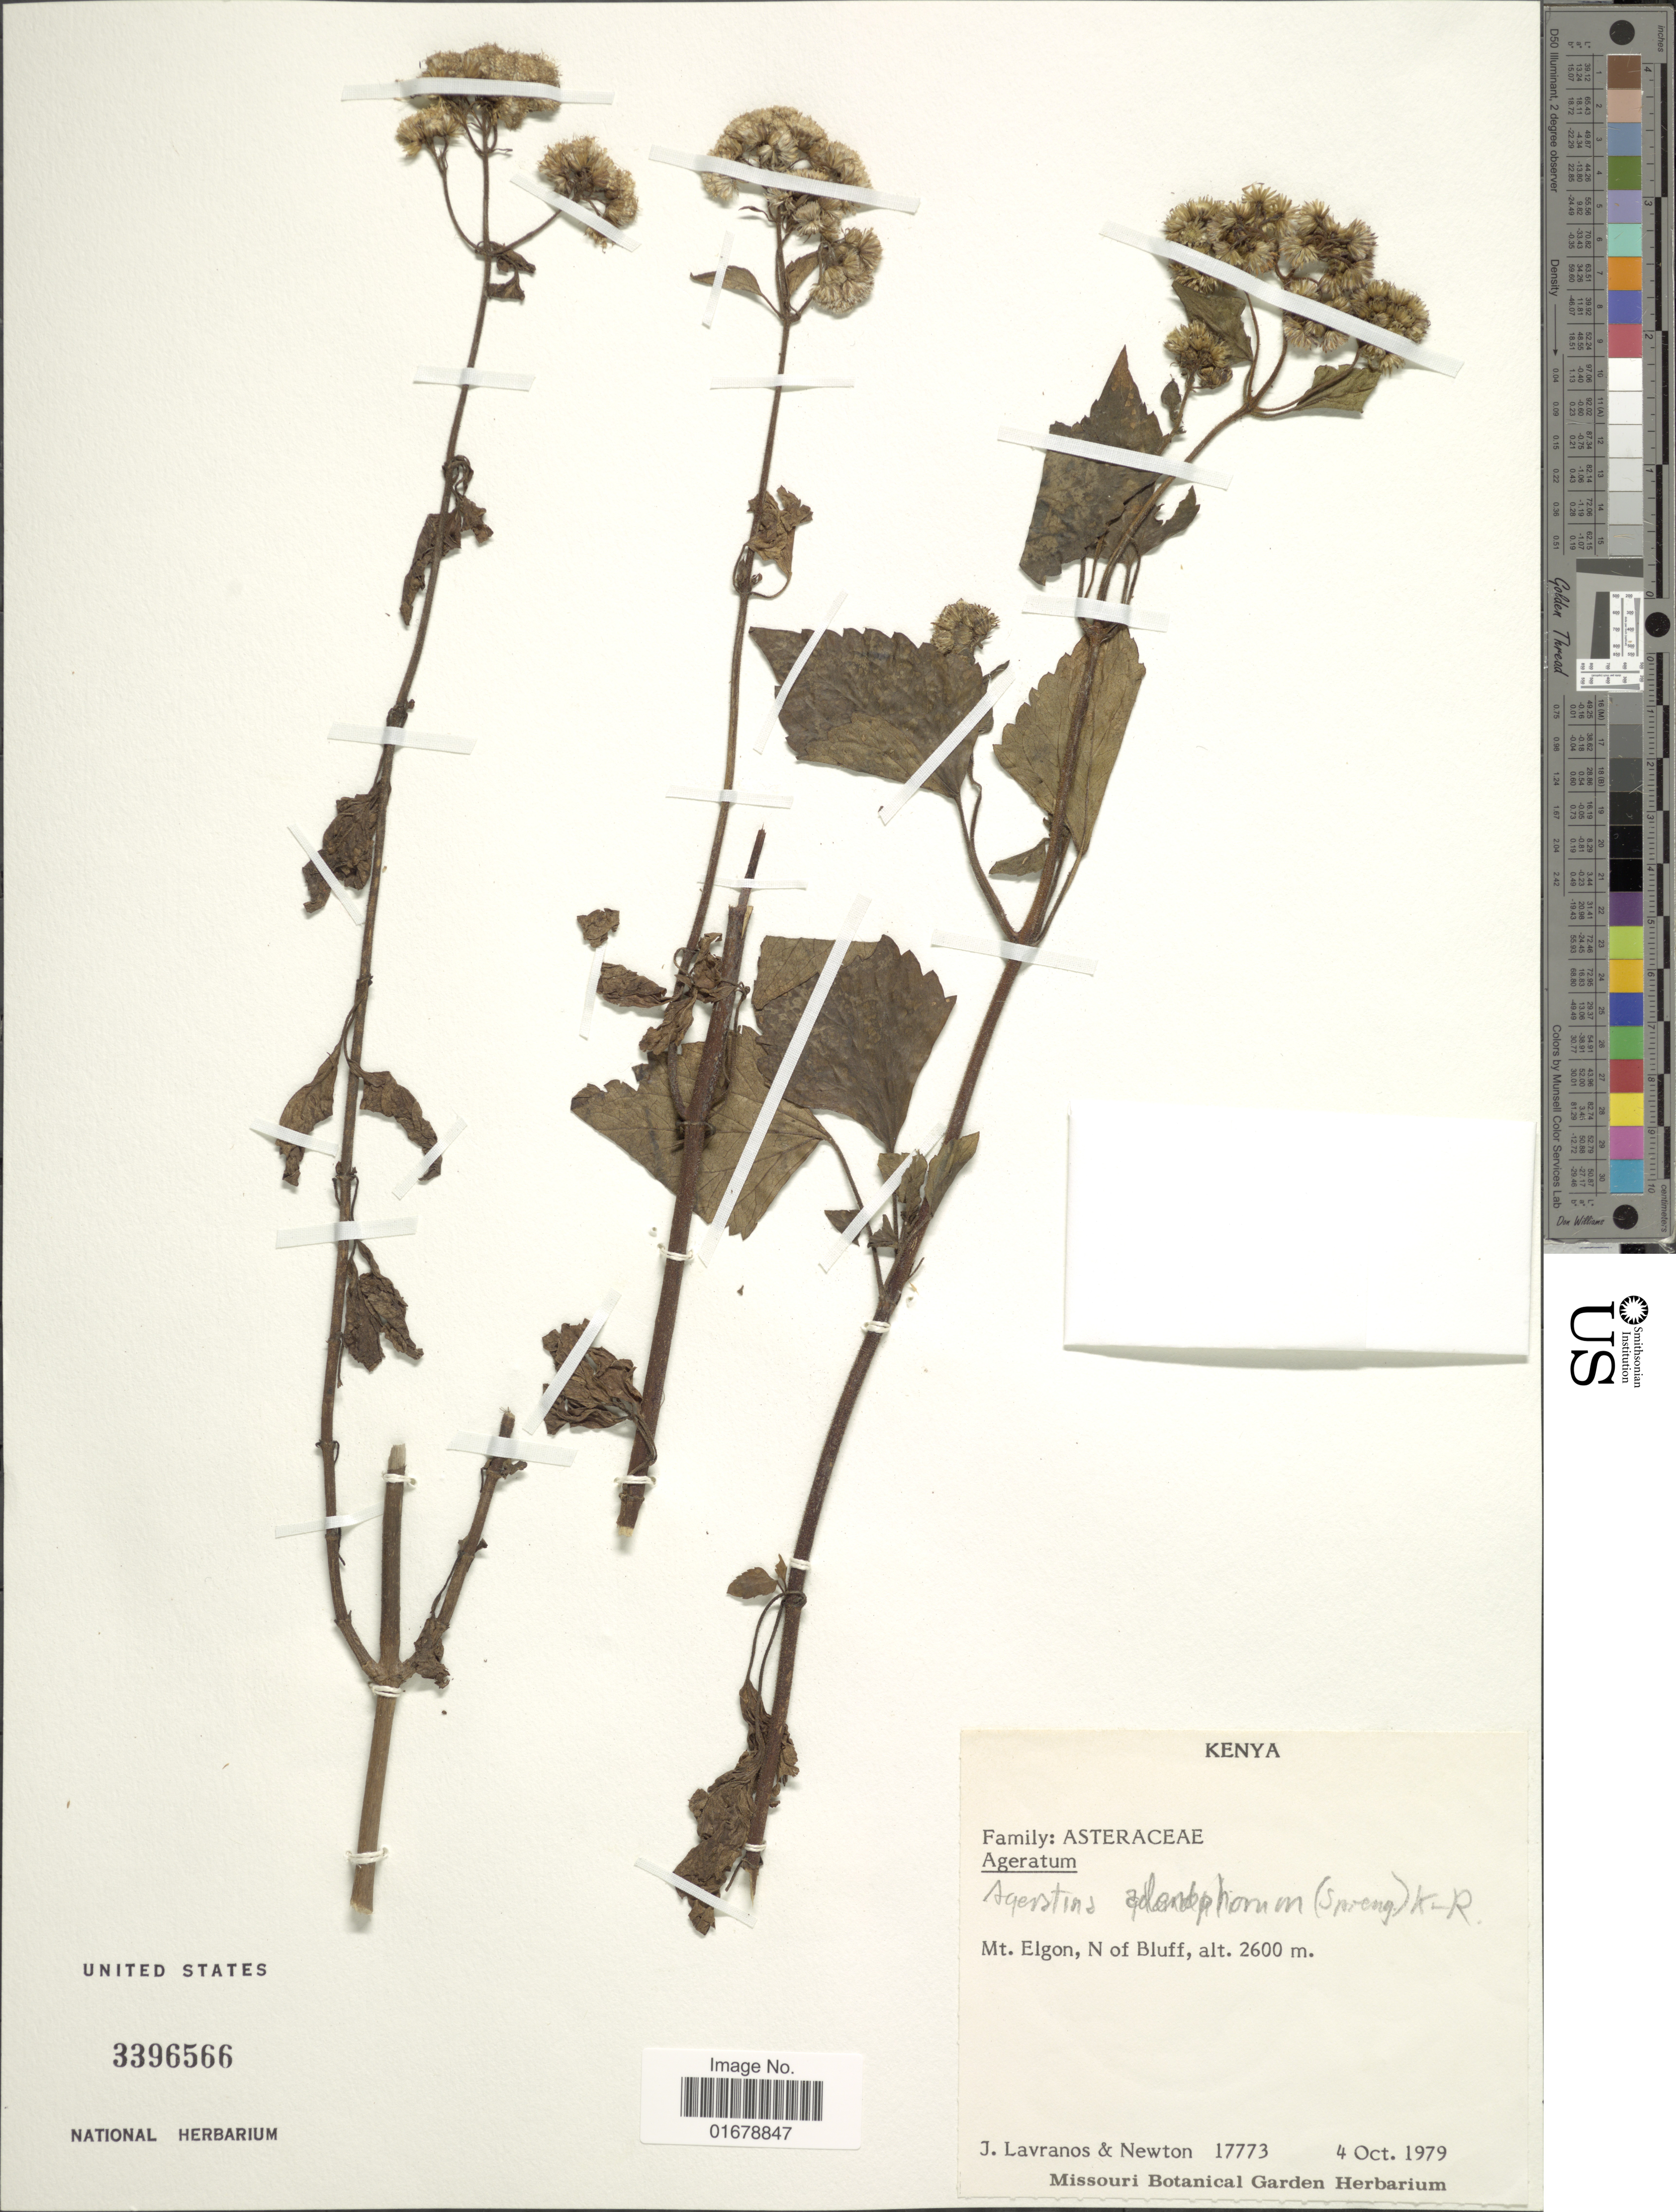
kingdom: Plantae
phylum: Tracheophyta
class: Magnoliopsida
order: Asterales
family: Asteraceae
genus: Ageratina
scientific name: Ageratina adenophora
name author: (Spreng.) R.M. King & H. Rob.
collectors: J. Lavranos & -. Newton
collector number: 17773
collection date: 1979-10-04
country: Kenya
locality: Kenya. Mt. Elgon, N of Bluff.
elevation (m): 2600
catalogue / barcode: US 3396566